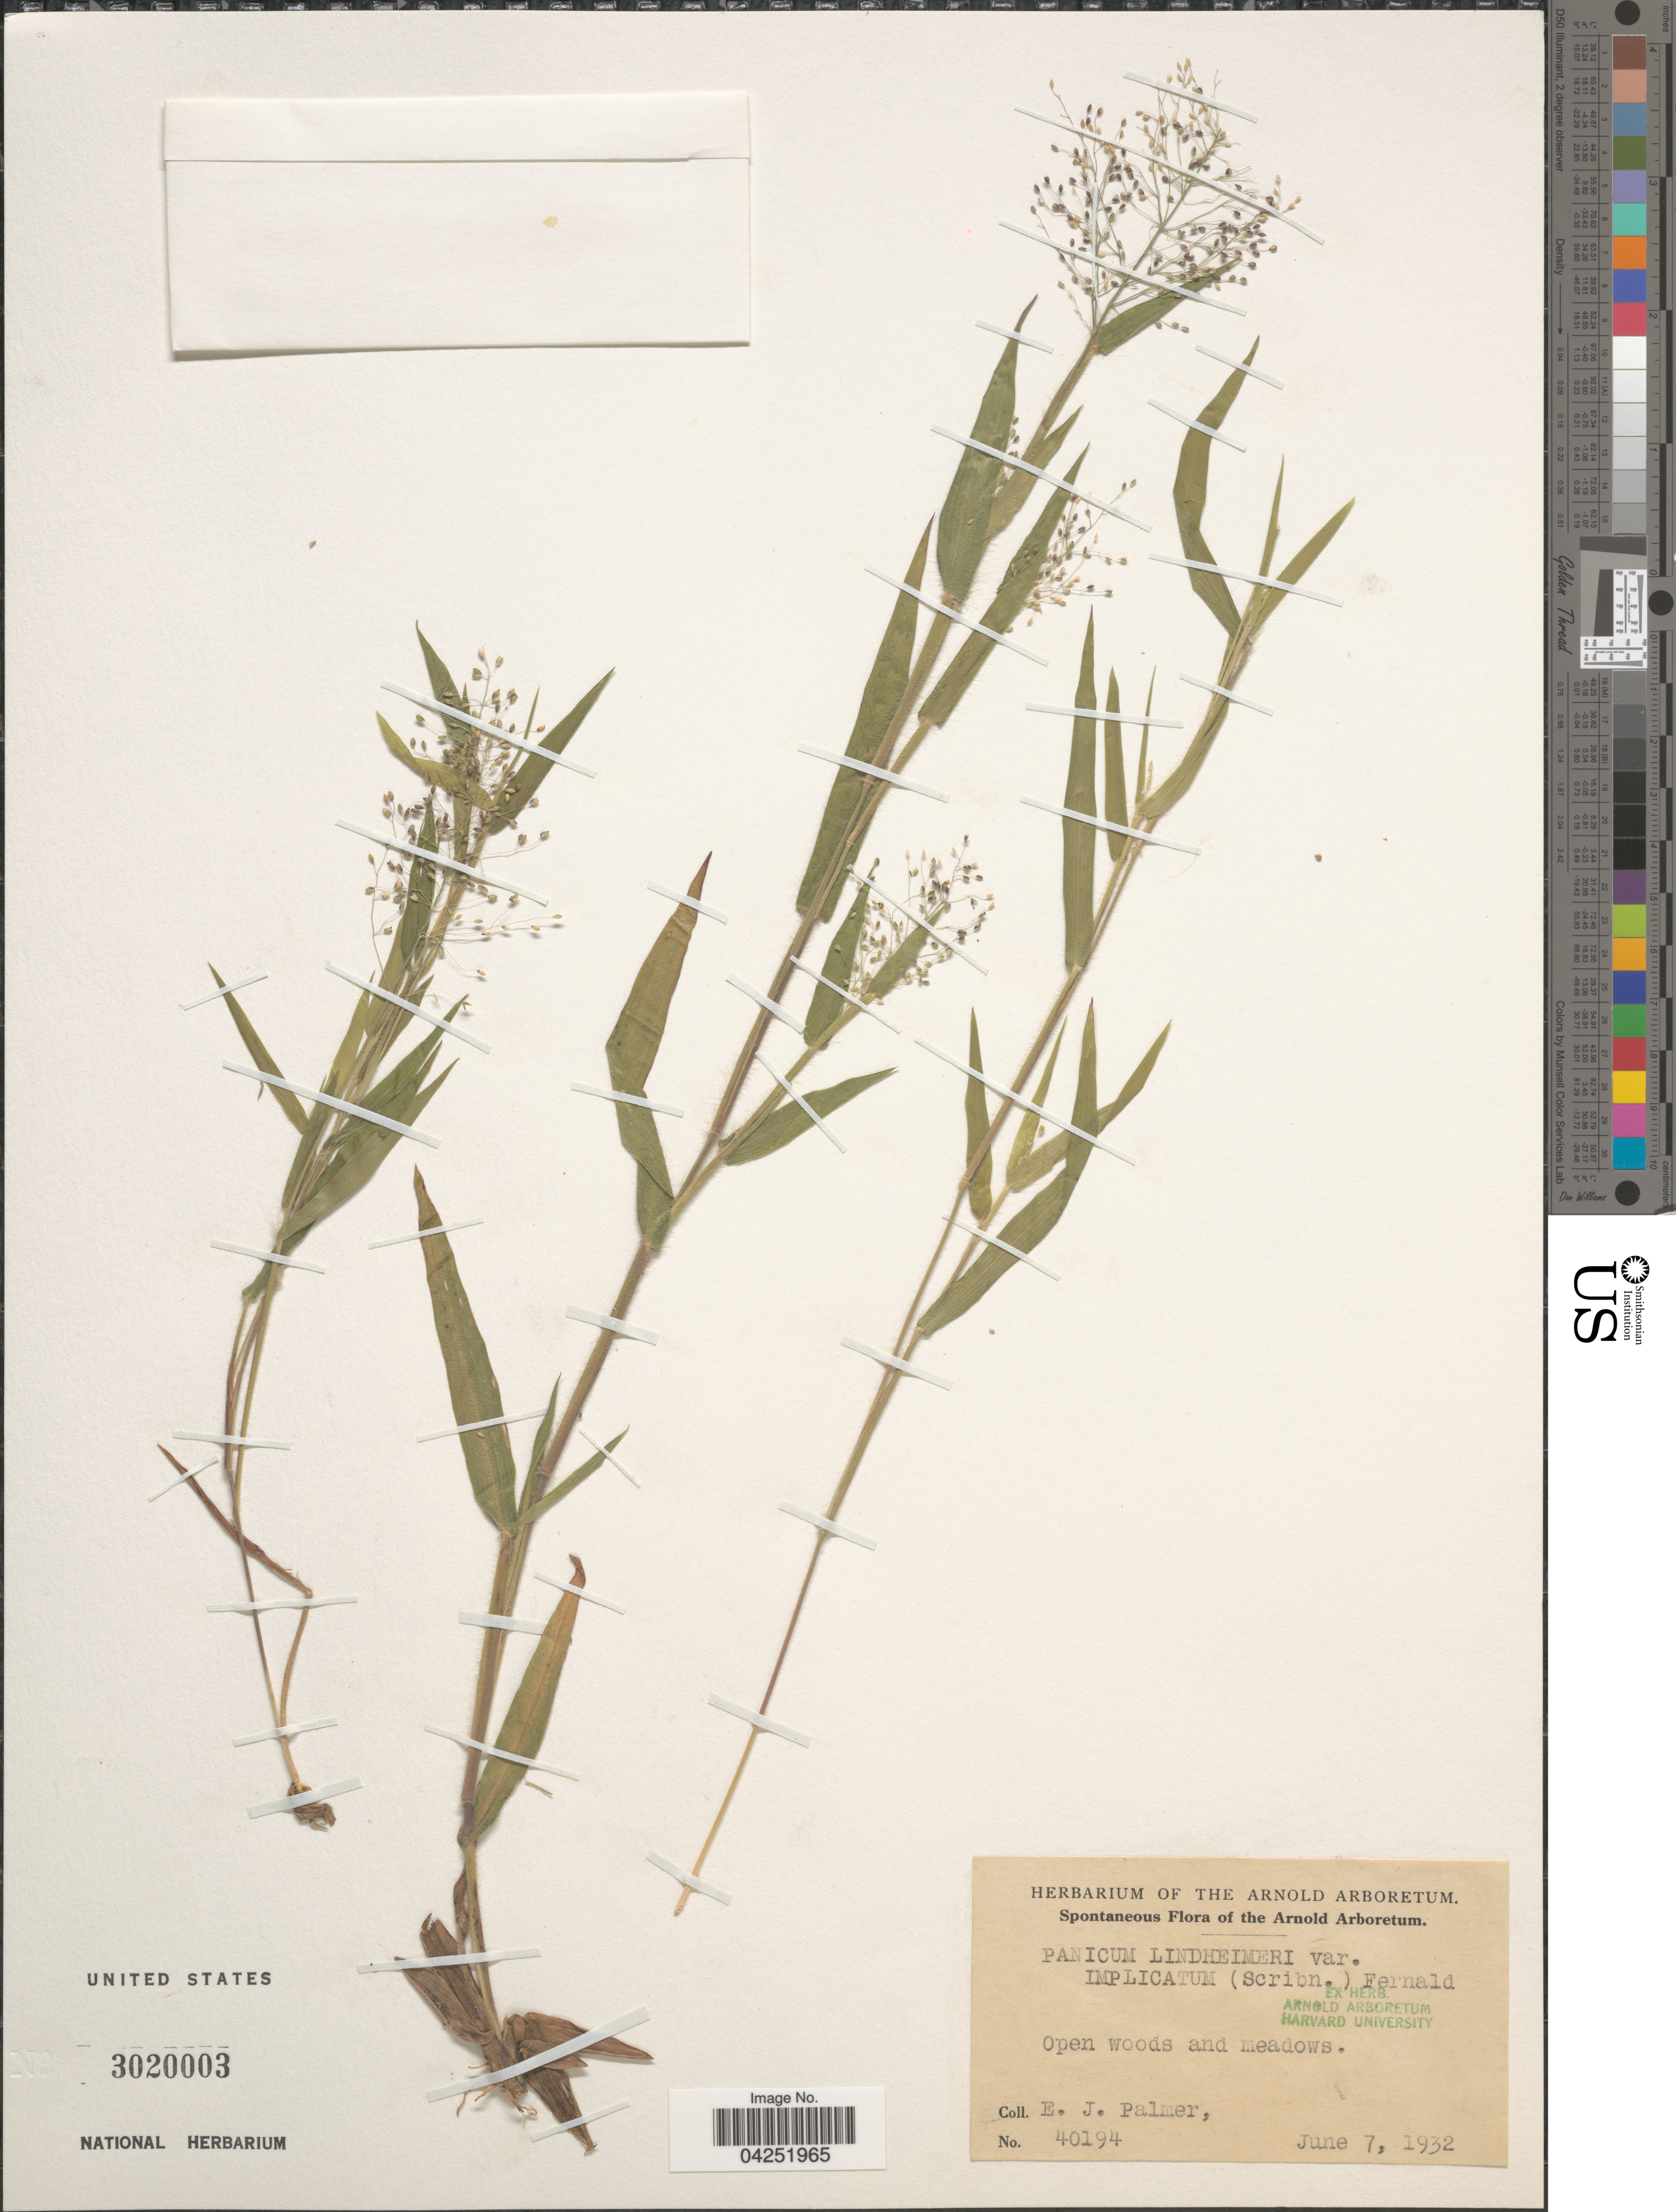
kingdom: Plantae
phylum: Tracheophyta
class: Liliopsida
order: Poales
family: Poaceae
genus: Dichanthelium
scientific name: Dichanthelium acuminatum var. lindheimeri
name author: (Nash) Gould & C.A. Clark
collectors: E. J. Palmer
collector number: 40194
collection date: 1932-06-07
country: United States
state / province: Massachusetts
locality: The Arnold Arboretum. Open woods and meadows.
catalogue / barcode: US 3020003